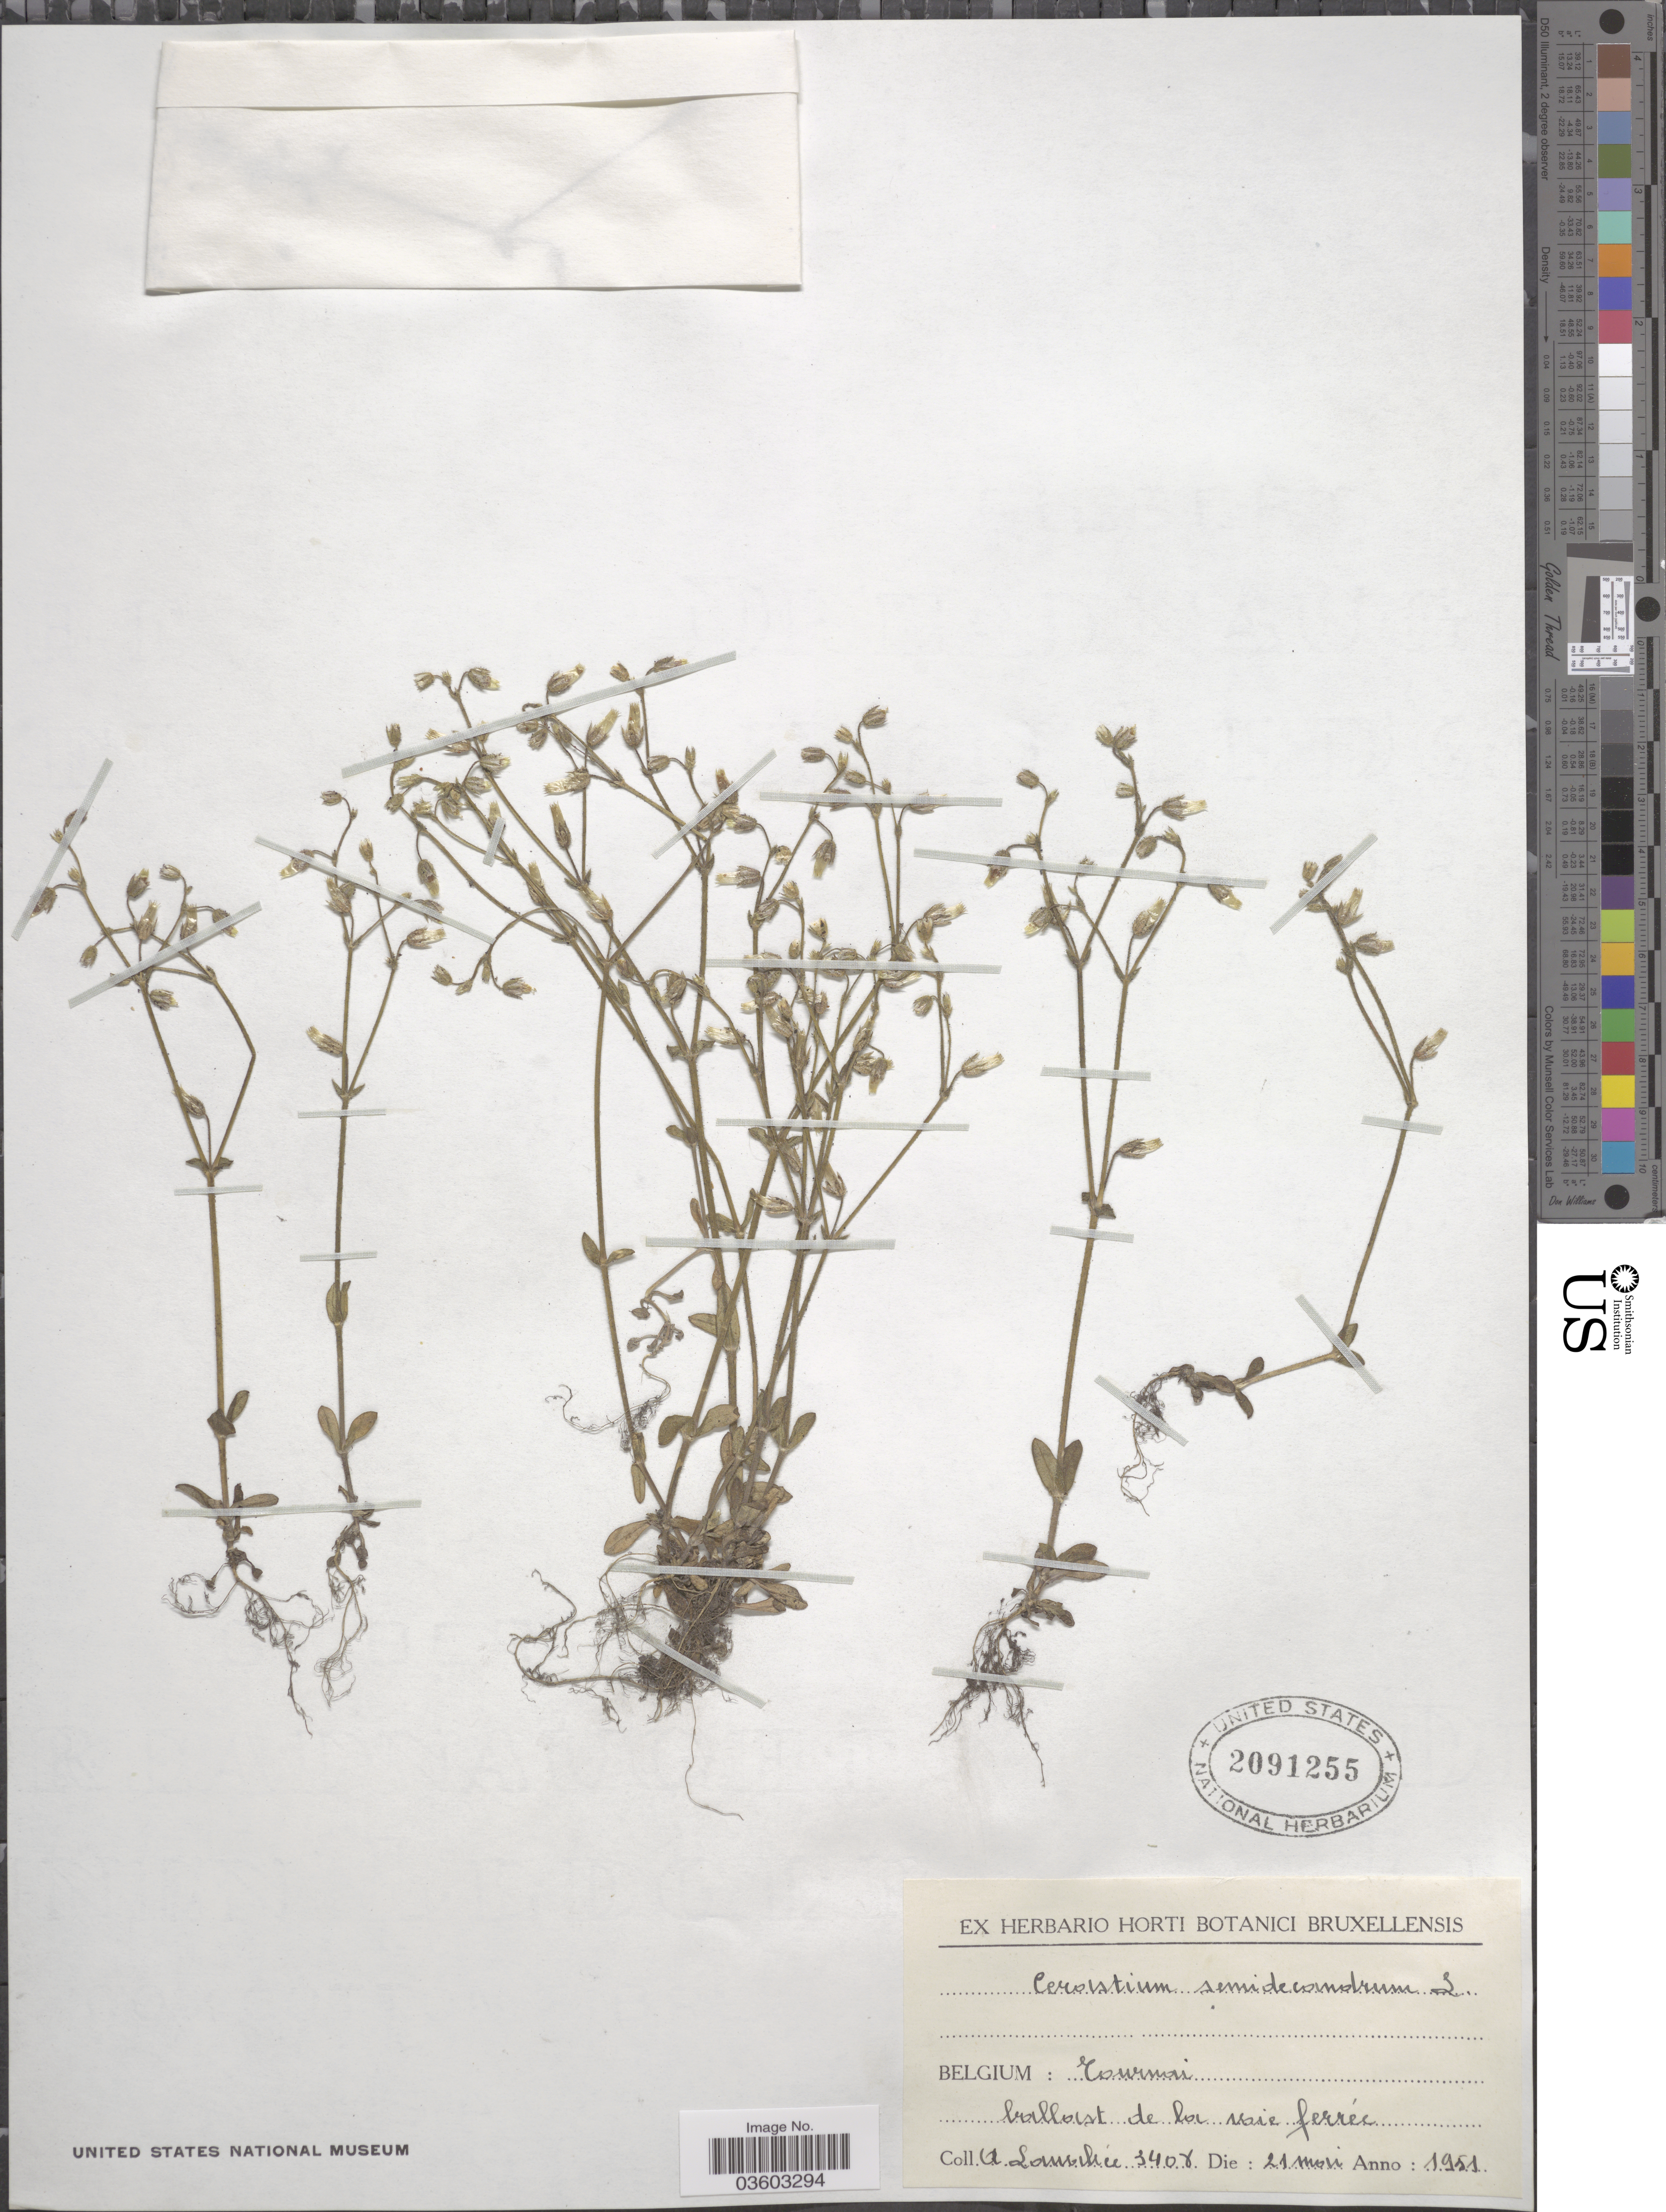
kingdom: Plantae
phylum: Tracheophyta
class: Magnoliopsida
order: Caryophyllales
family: Caryophyllaceae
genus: Cerastium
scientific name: Cerastium semidecandrum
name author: L.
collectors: A. Lawalrée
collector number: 3408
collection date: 1951-05-21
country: Belgium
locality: Tournai.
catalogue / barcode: US 2091255